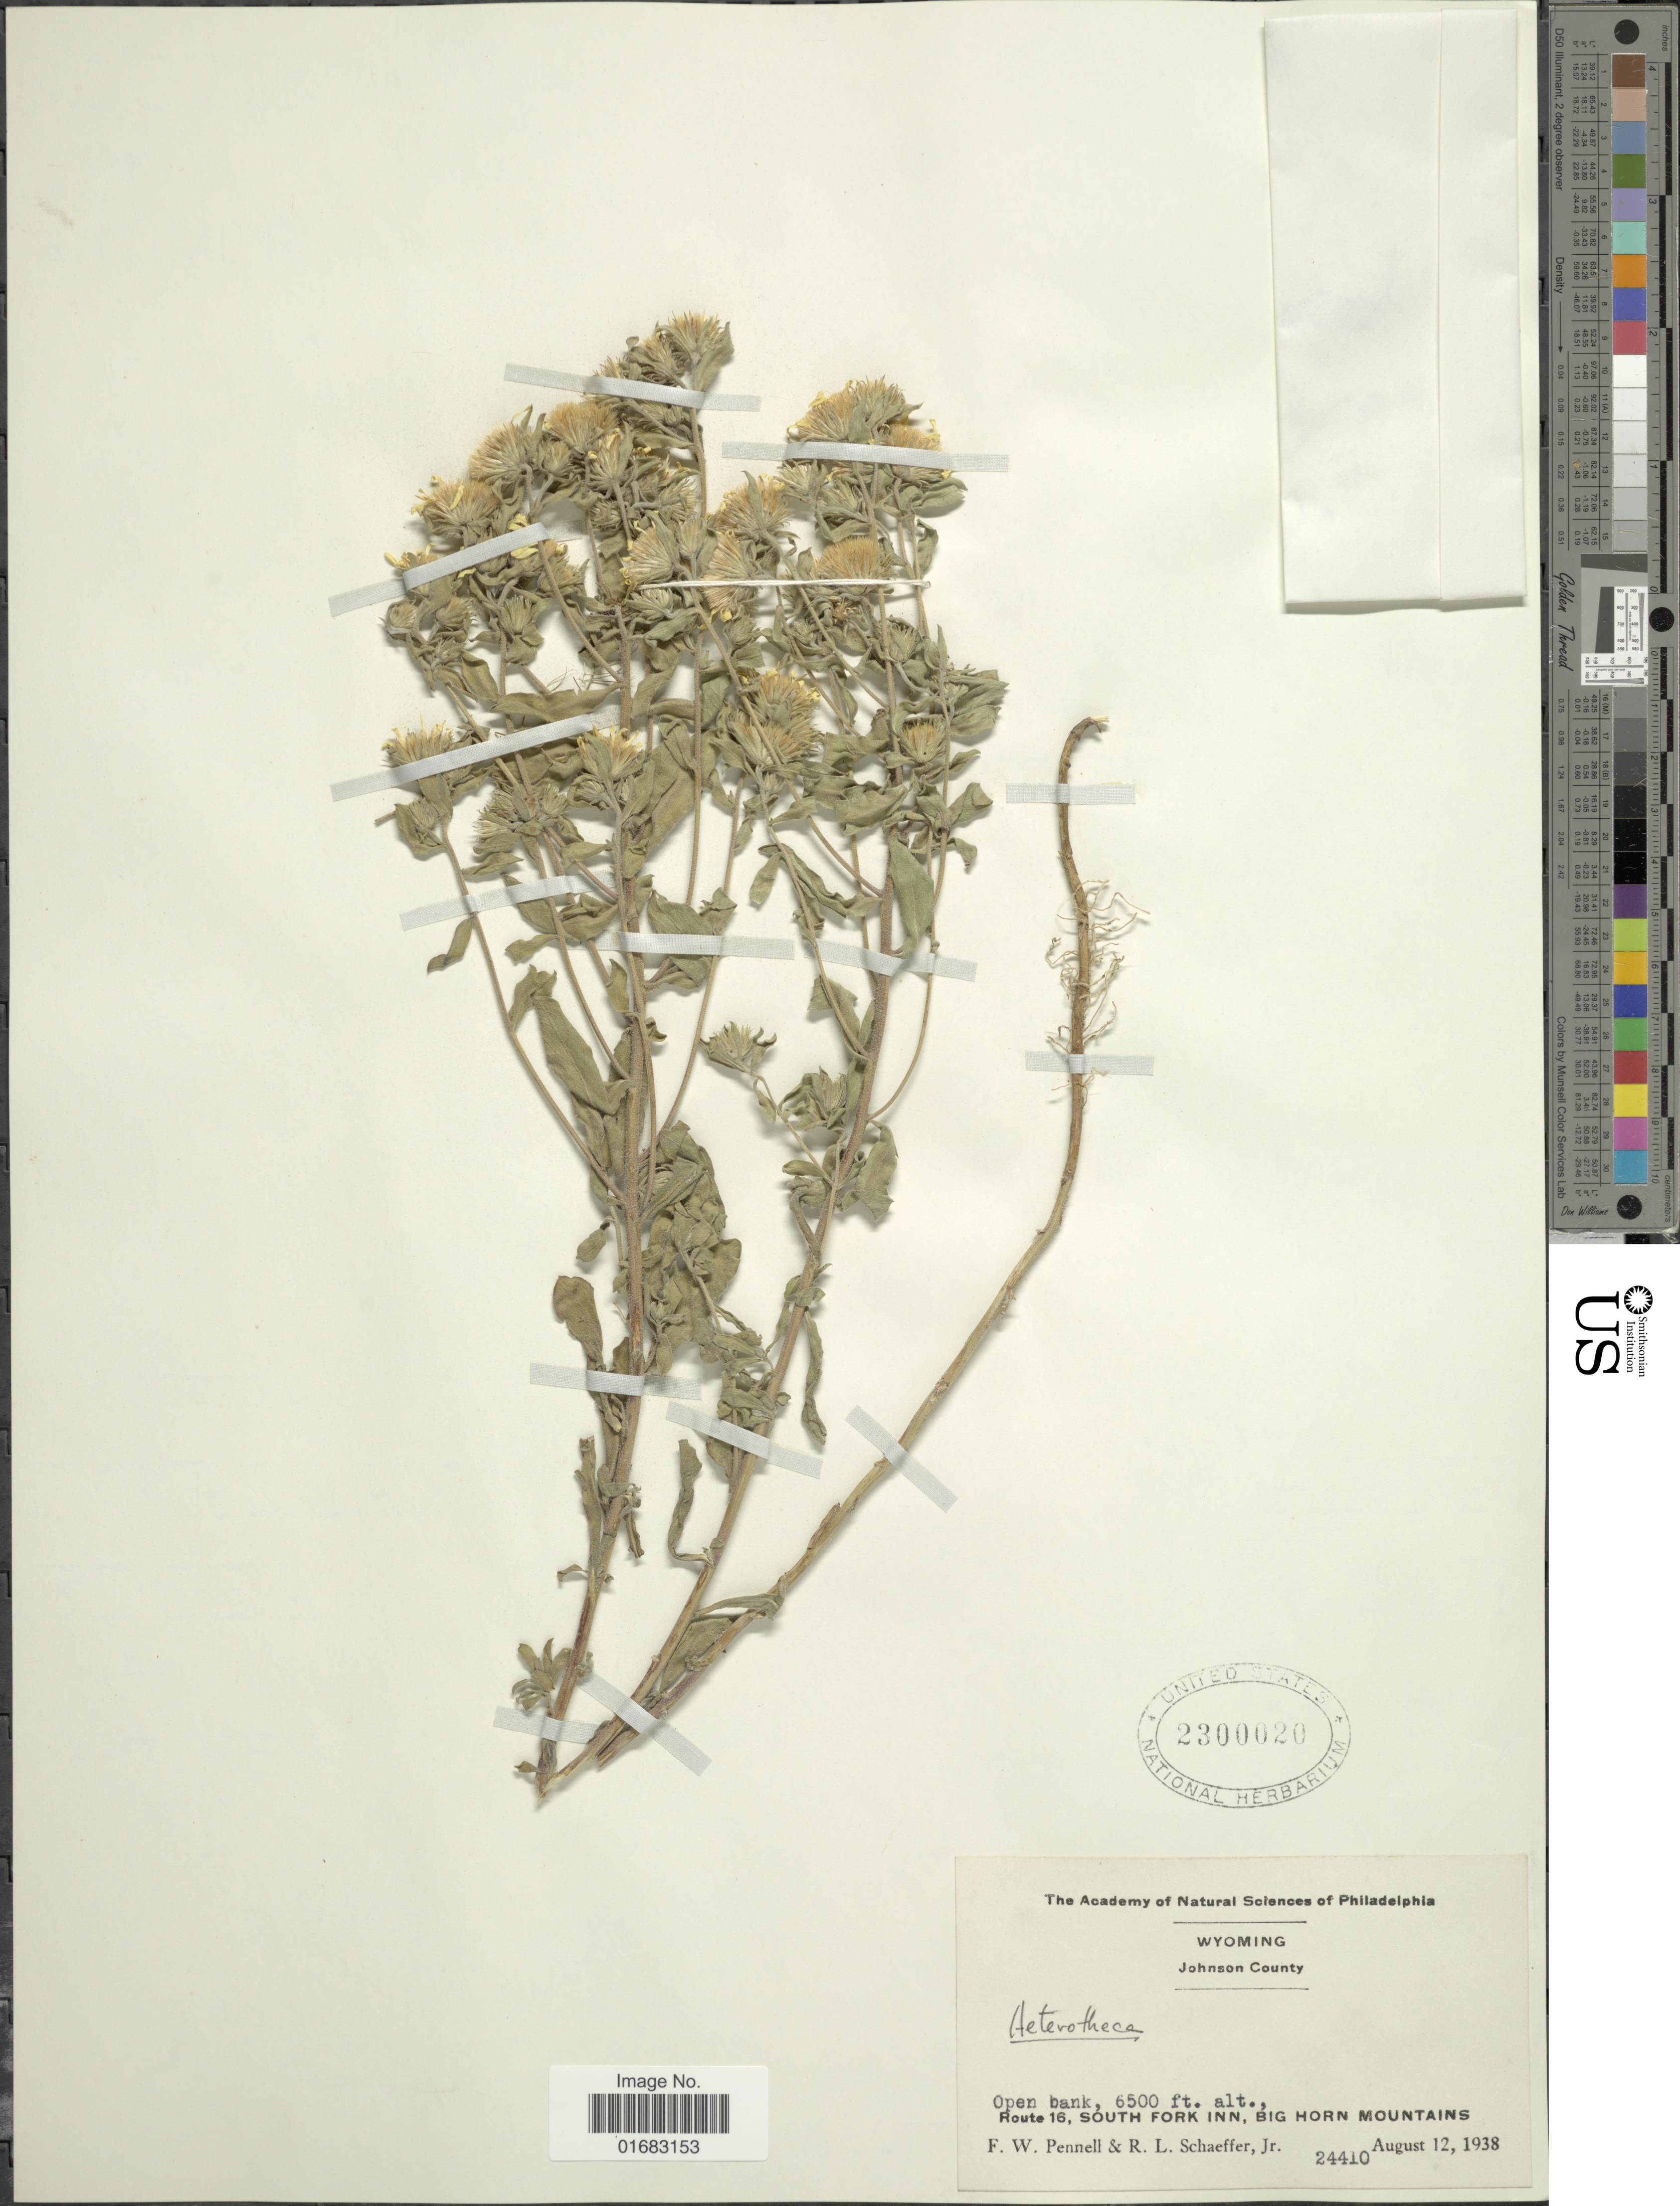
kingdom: Plantae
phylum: Tracheophyta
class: Magnoliopsida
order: Asterales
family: Asteraceae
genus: Heterotheca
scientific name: Heterotheca sp.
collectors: F. W. Pennell & R. L. Schaeffer Jr.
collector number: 24410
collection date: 1938-08-12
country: United States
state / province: Wyoming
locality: Wyoming. open bank, Route 16, south Fork Innm Big Horn Mountains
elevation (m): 1981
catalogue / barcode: US 230020